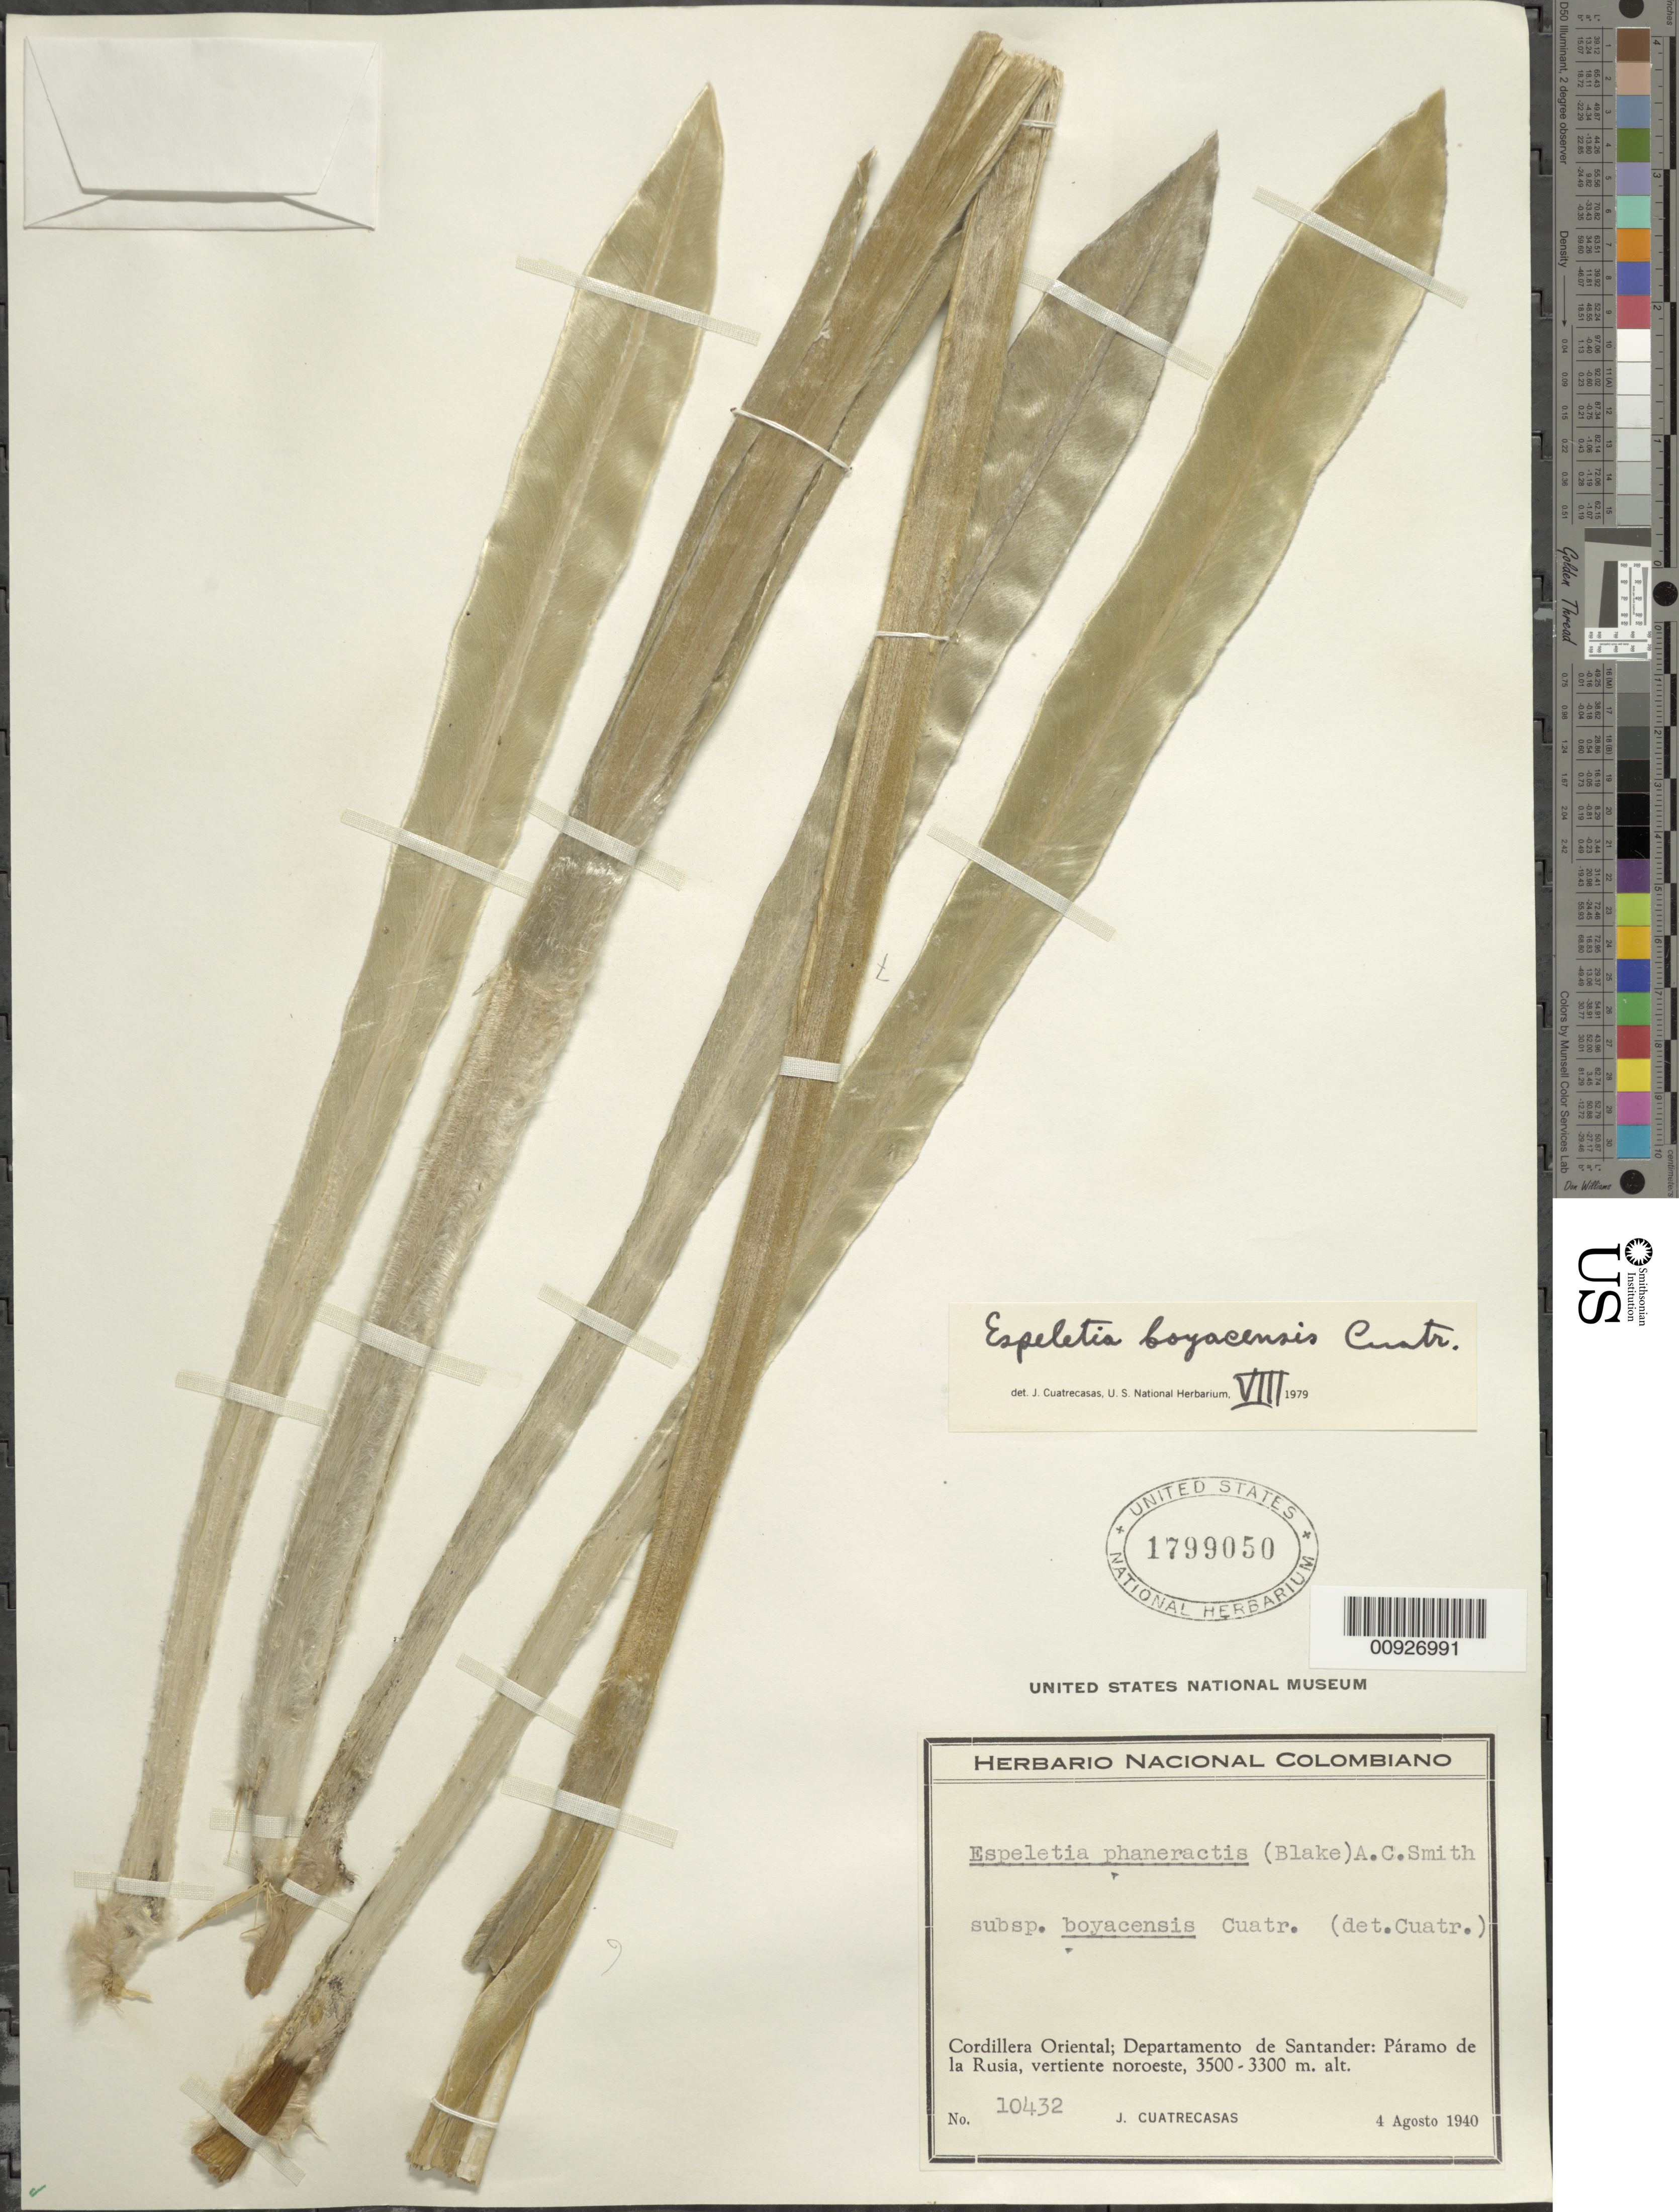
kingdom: Plantae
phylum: Tracheophyta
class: Magnoliopsida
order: Asterales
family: Asteraceae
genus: Espeletia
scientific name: Espeletia boyacensis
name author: Cuatrec.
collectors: J. Cuatrecasas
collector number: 10432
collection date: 1940-08-04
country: Colombia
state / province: Santander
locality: P. de La Rusia. Cordillera Oriental; Páramo de La Rusia, vertiente noroeste.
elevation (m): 3300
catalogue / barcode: US 1799050